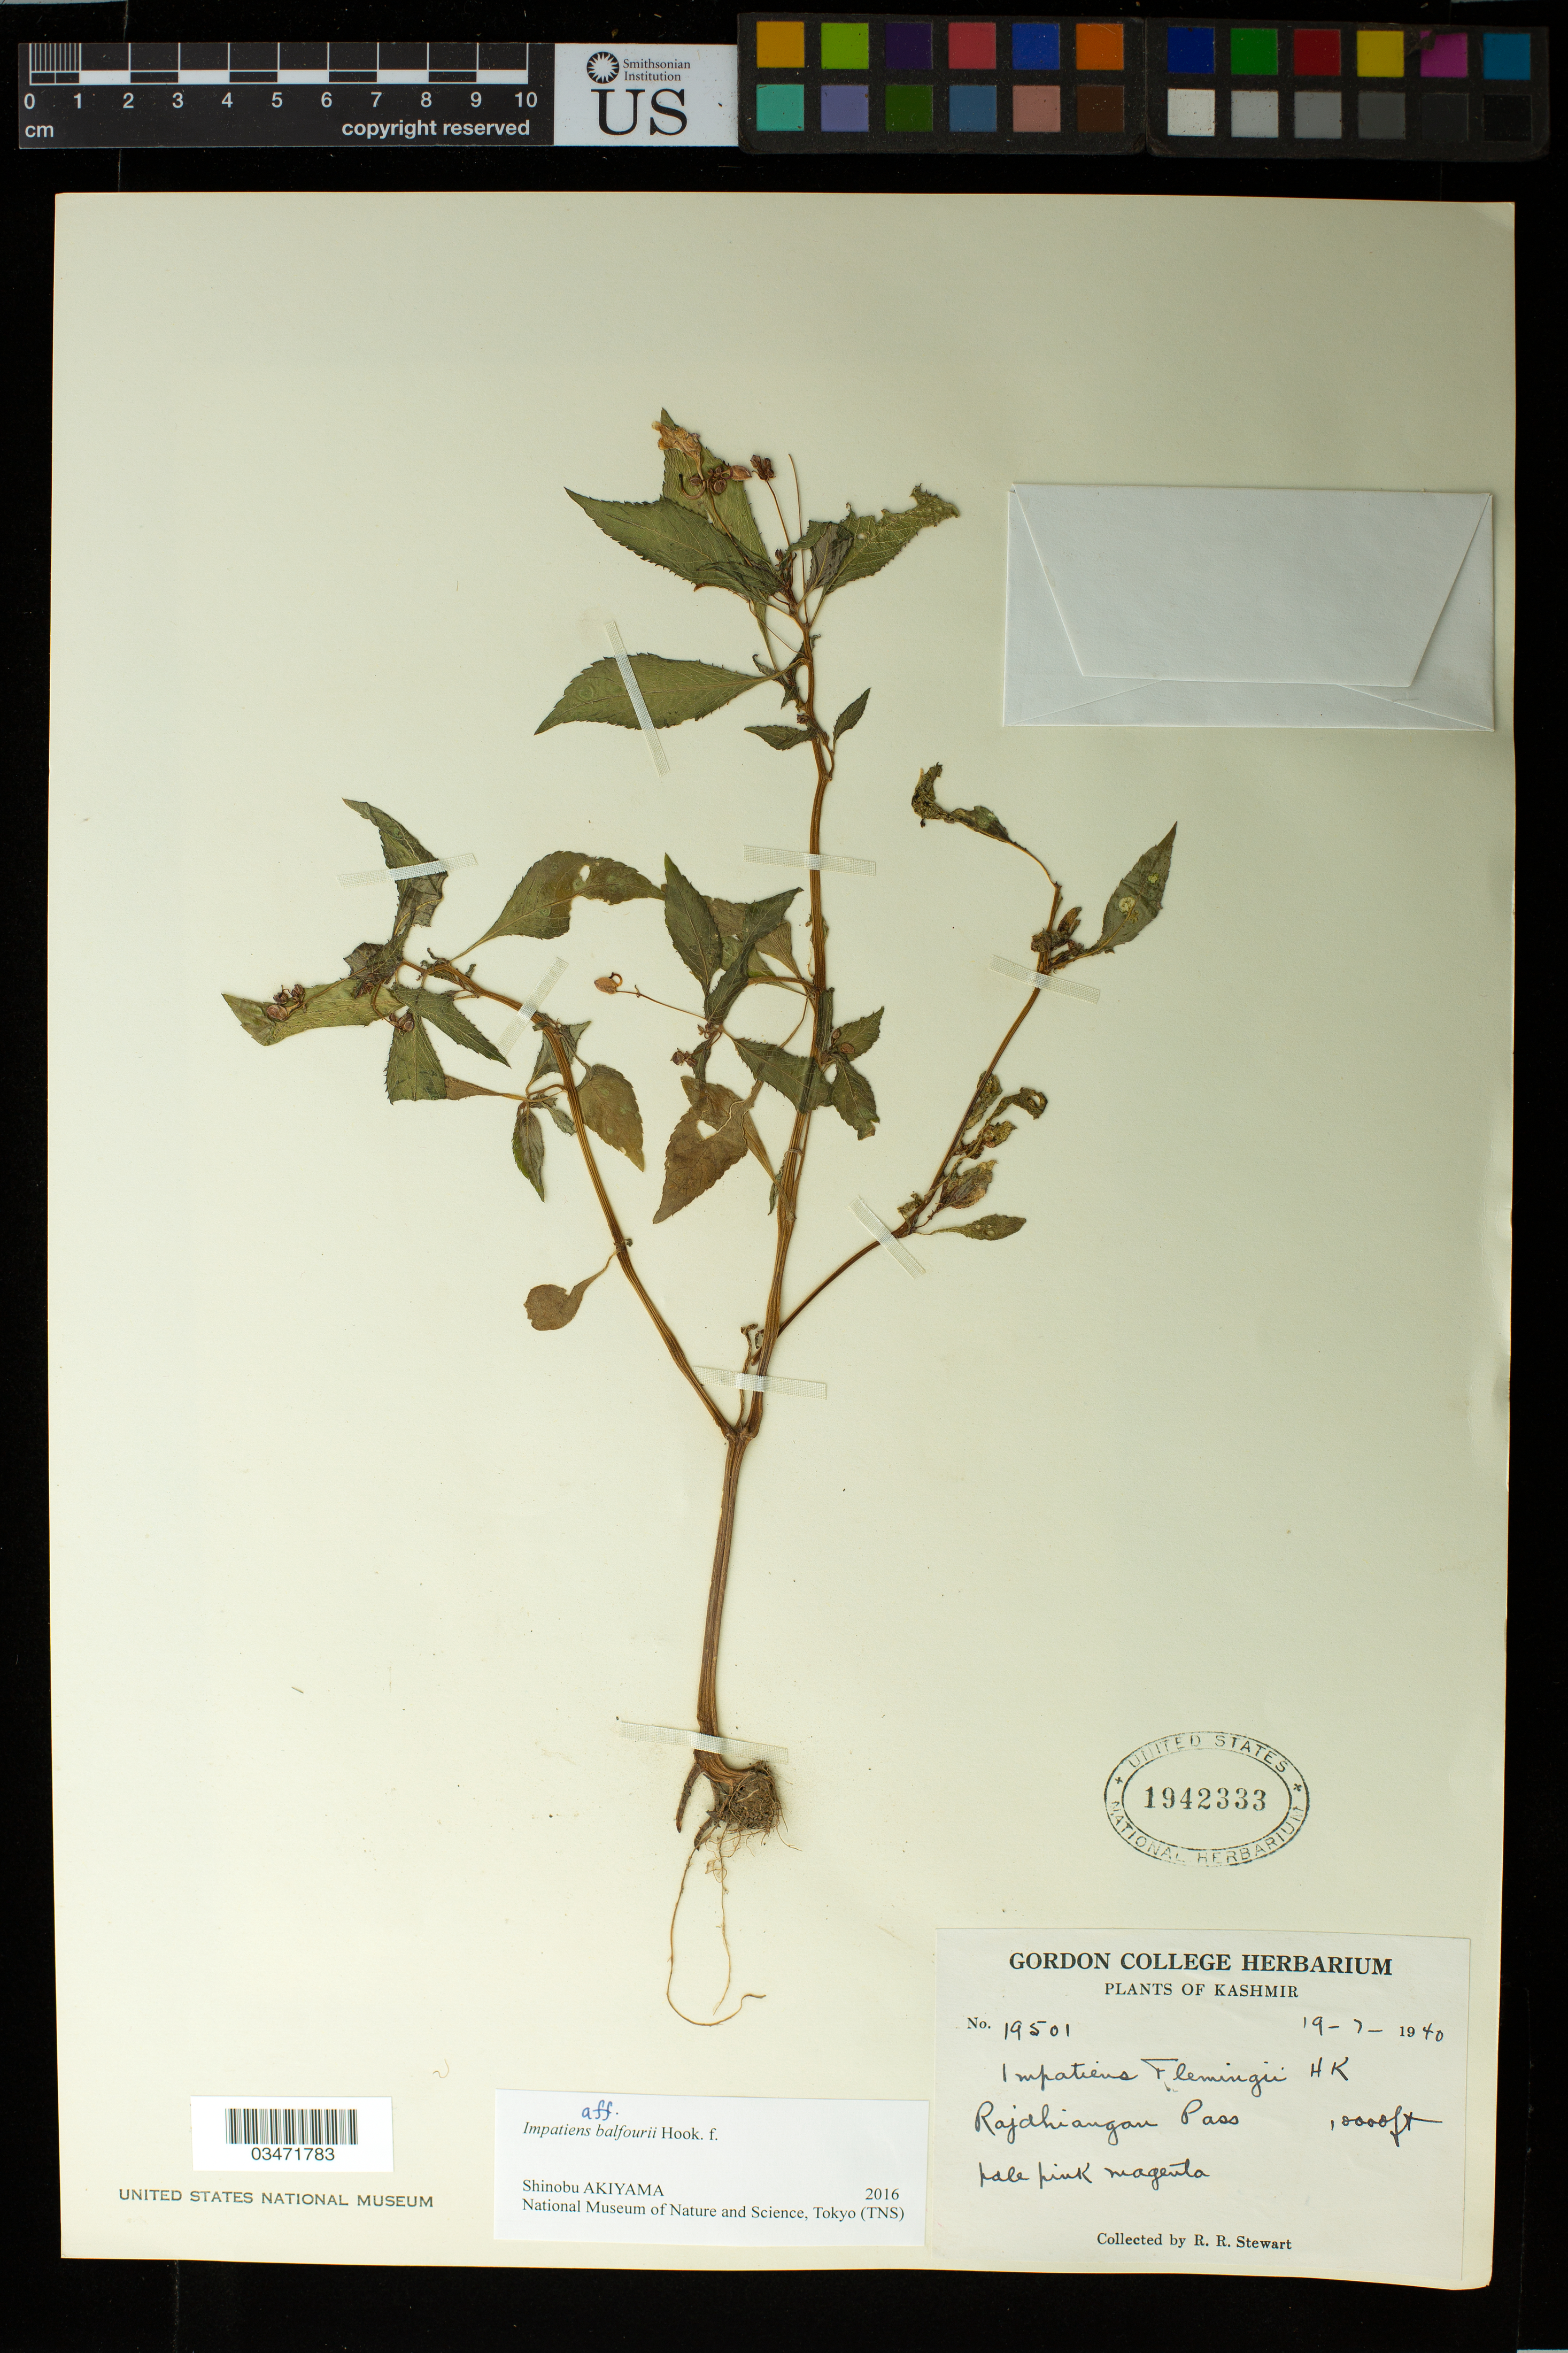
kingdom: Plantae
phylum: Tracheophyta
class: Magnoliopsida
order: Ericales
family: Balsaminaceae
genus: Impatiens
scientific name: Impatiens balfourii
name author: Hook. f.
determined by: Akiyama, Shinobu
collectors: R. R. Stewart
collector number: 19501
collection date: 1940-07-19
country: Pakistan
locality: Kashmir. Rajahiangan Pass [Pakistan ?]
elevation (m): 3048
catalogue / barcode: US 1942333